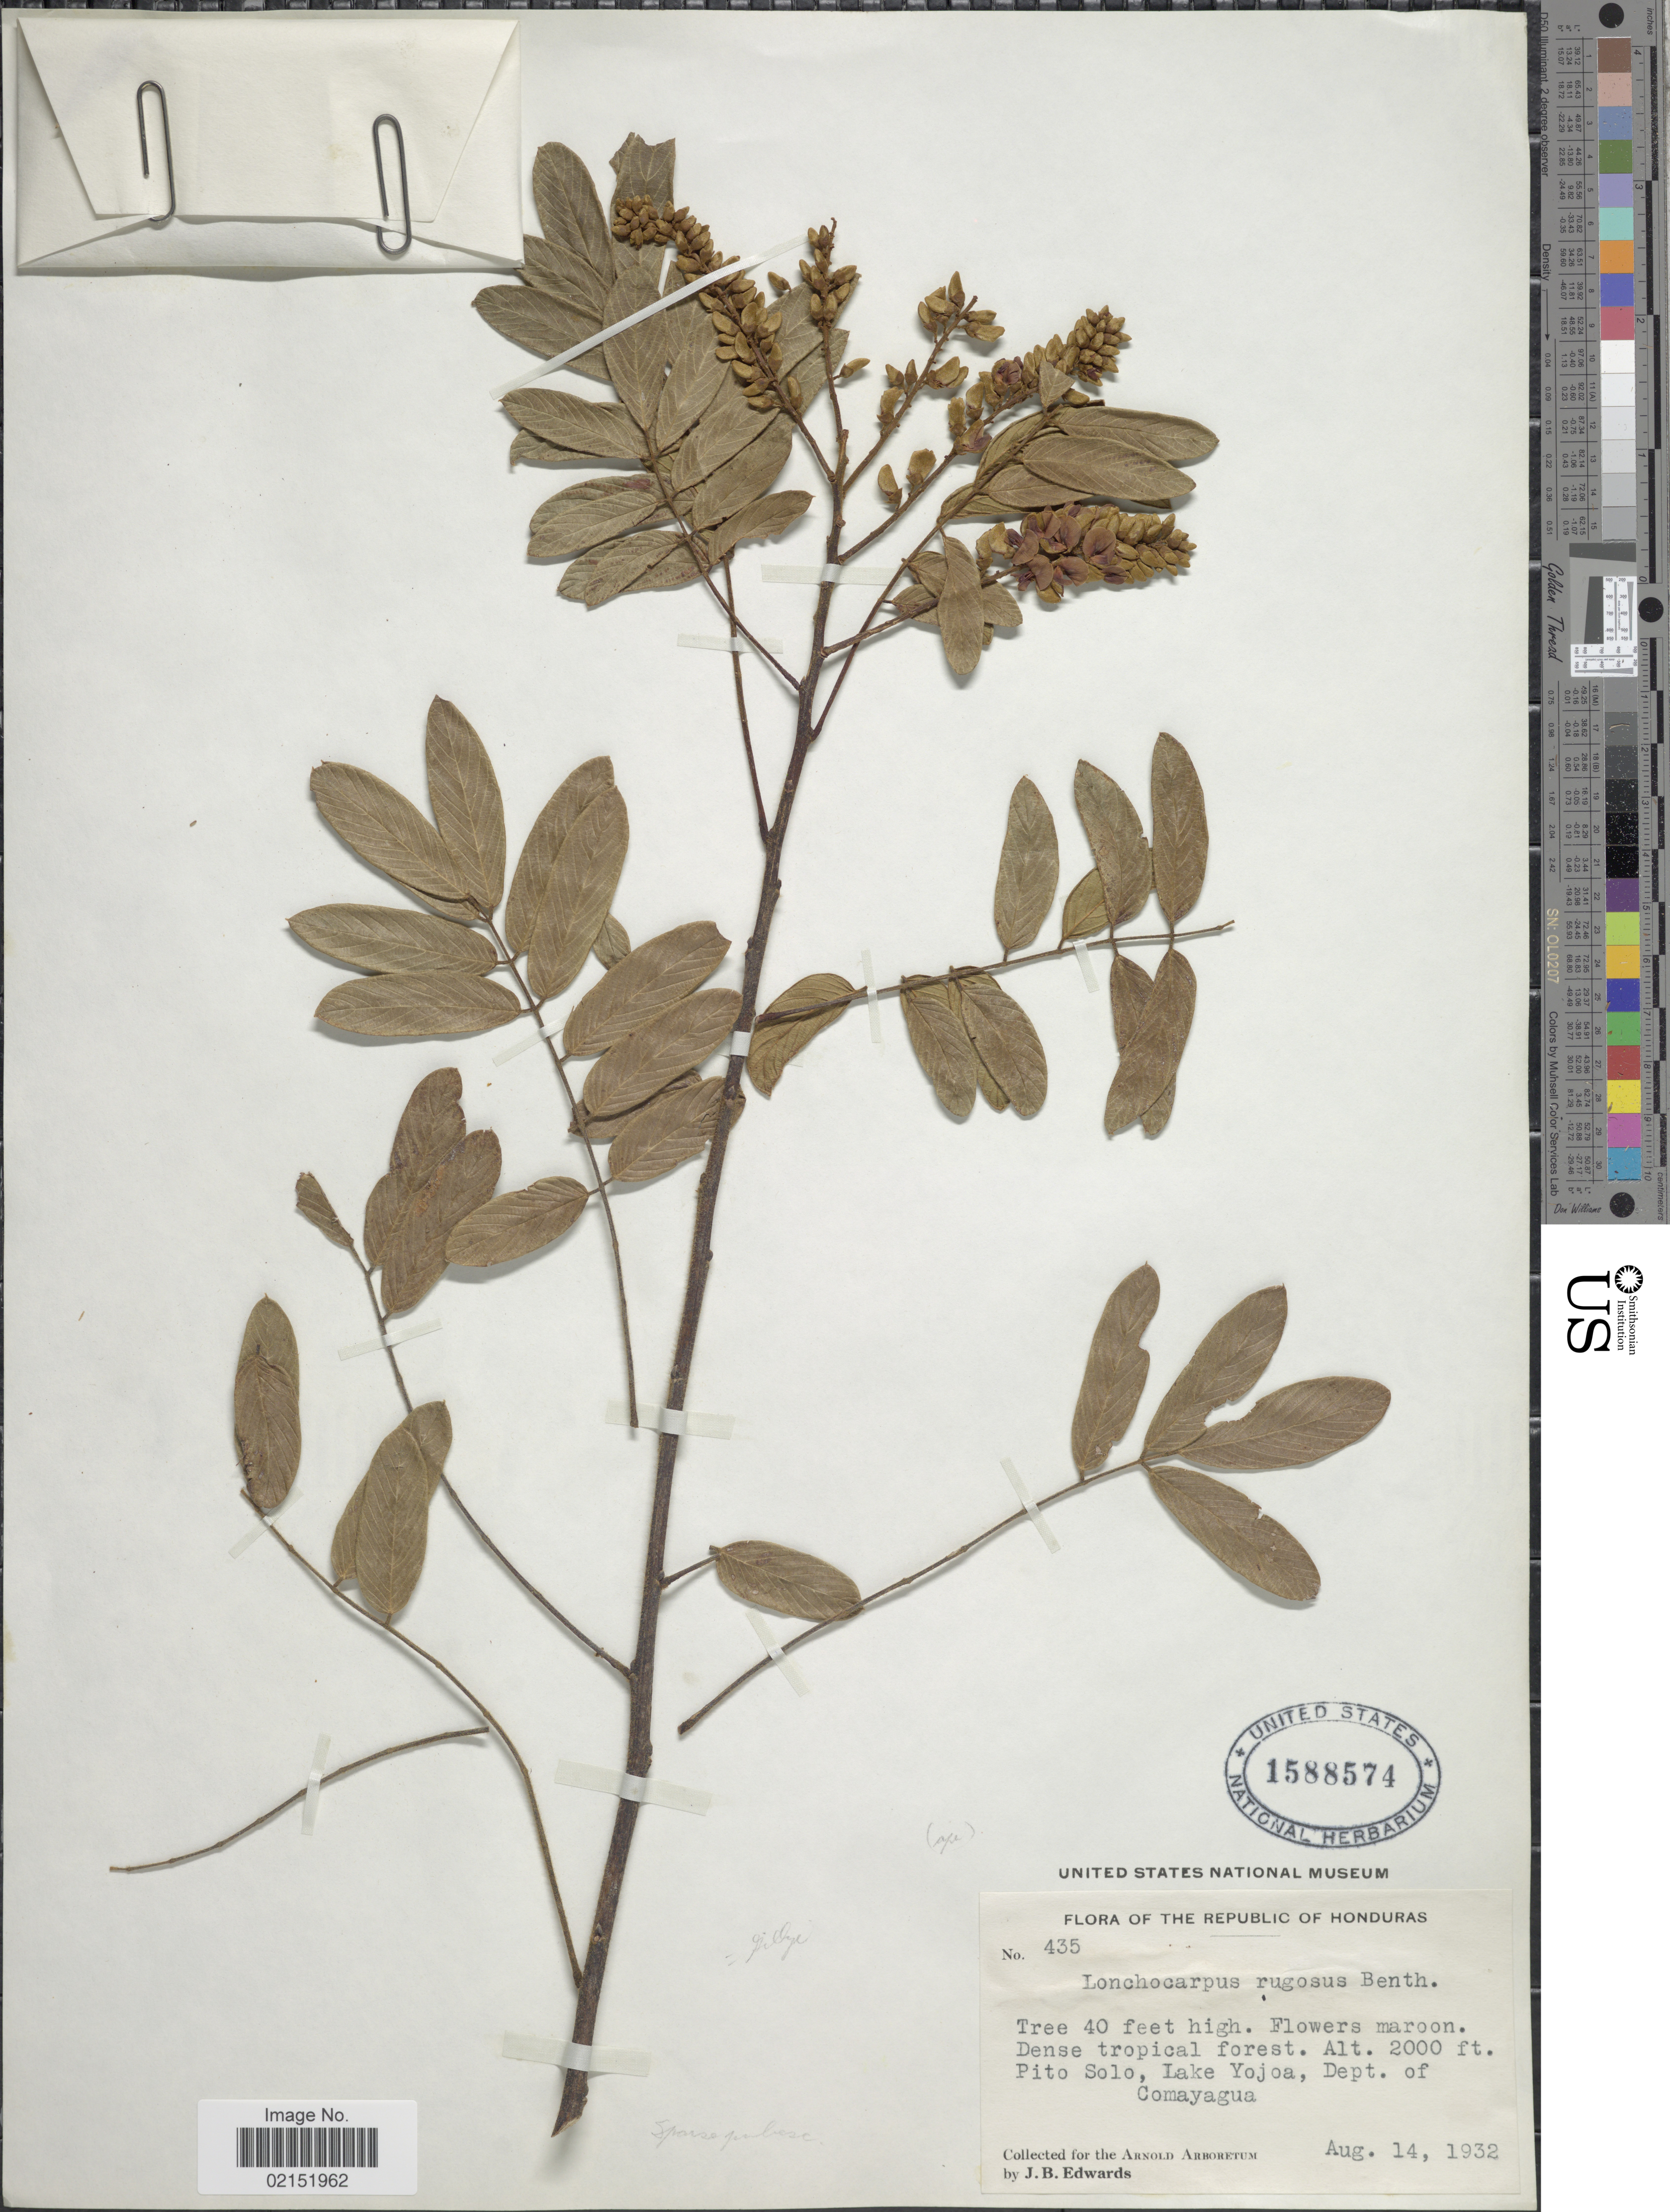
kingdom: Plantae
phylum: Tracheophyta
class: Magnoliopsida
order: Fabales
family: Fabaceae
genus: Lonchocarpus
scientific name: Lonchocarpus rugosus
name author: Benth.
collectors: J. B. Edwards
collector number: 435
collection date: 1932-08-14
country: Honduras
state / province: Comayagua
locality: Pito Solo, Lake Yojoa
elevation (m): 610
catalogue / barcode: US 1588574